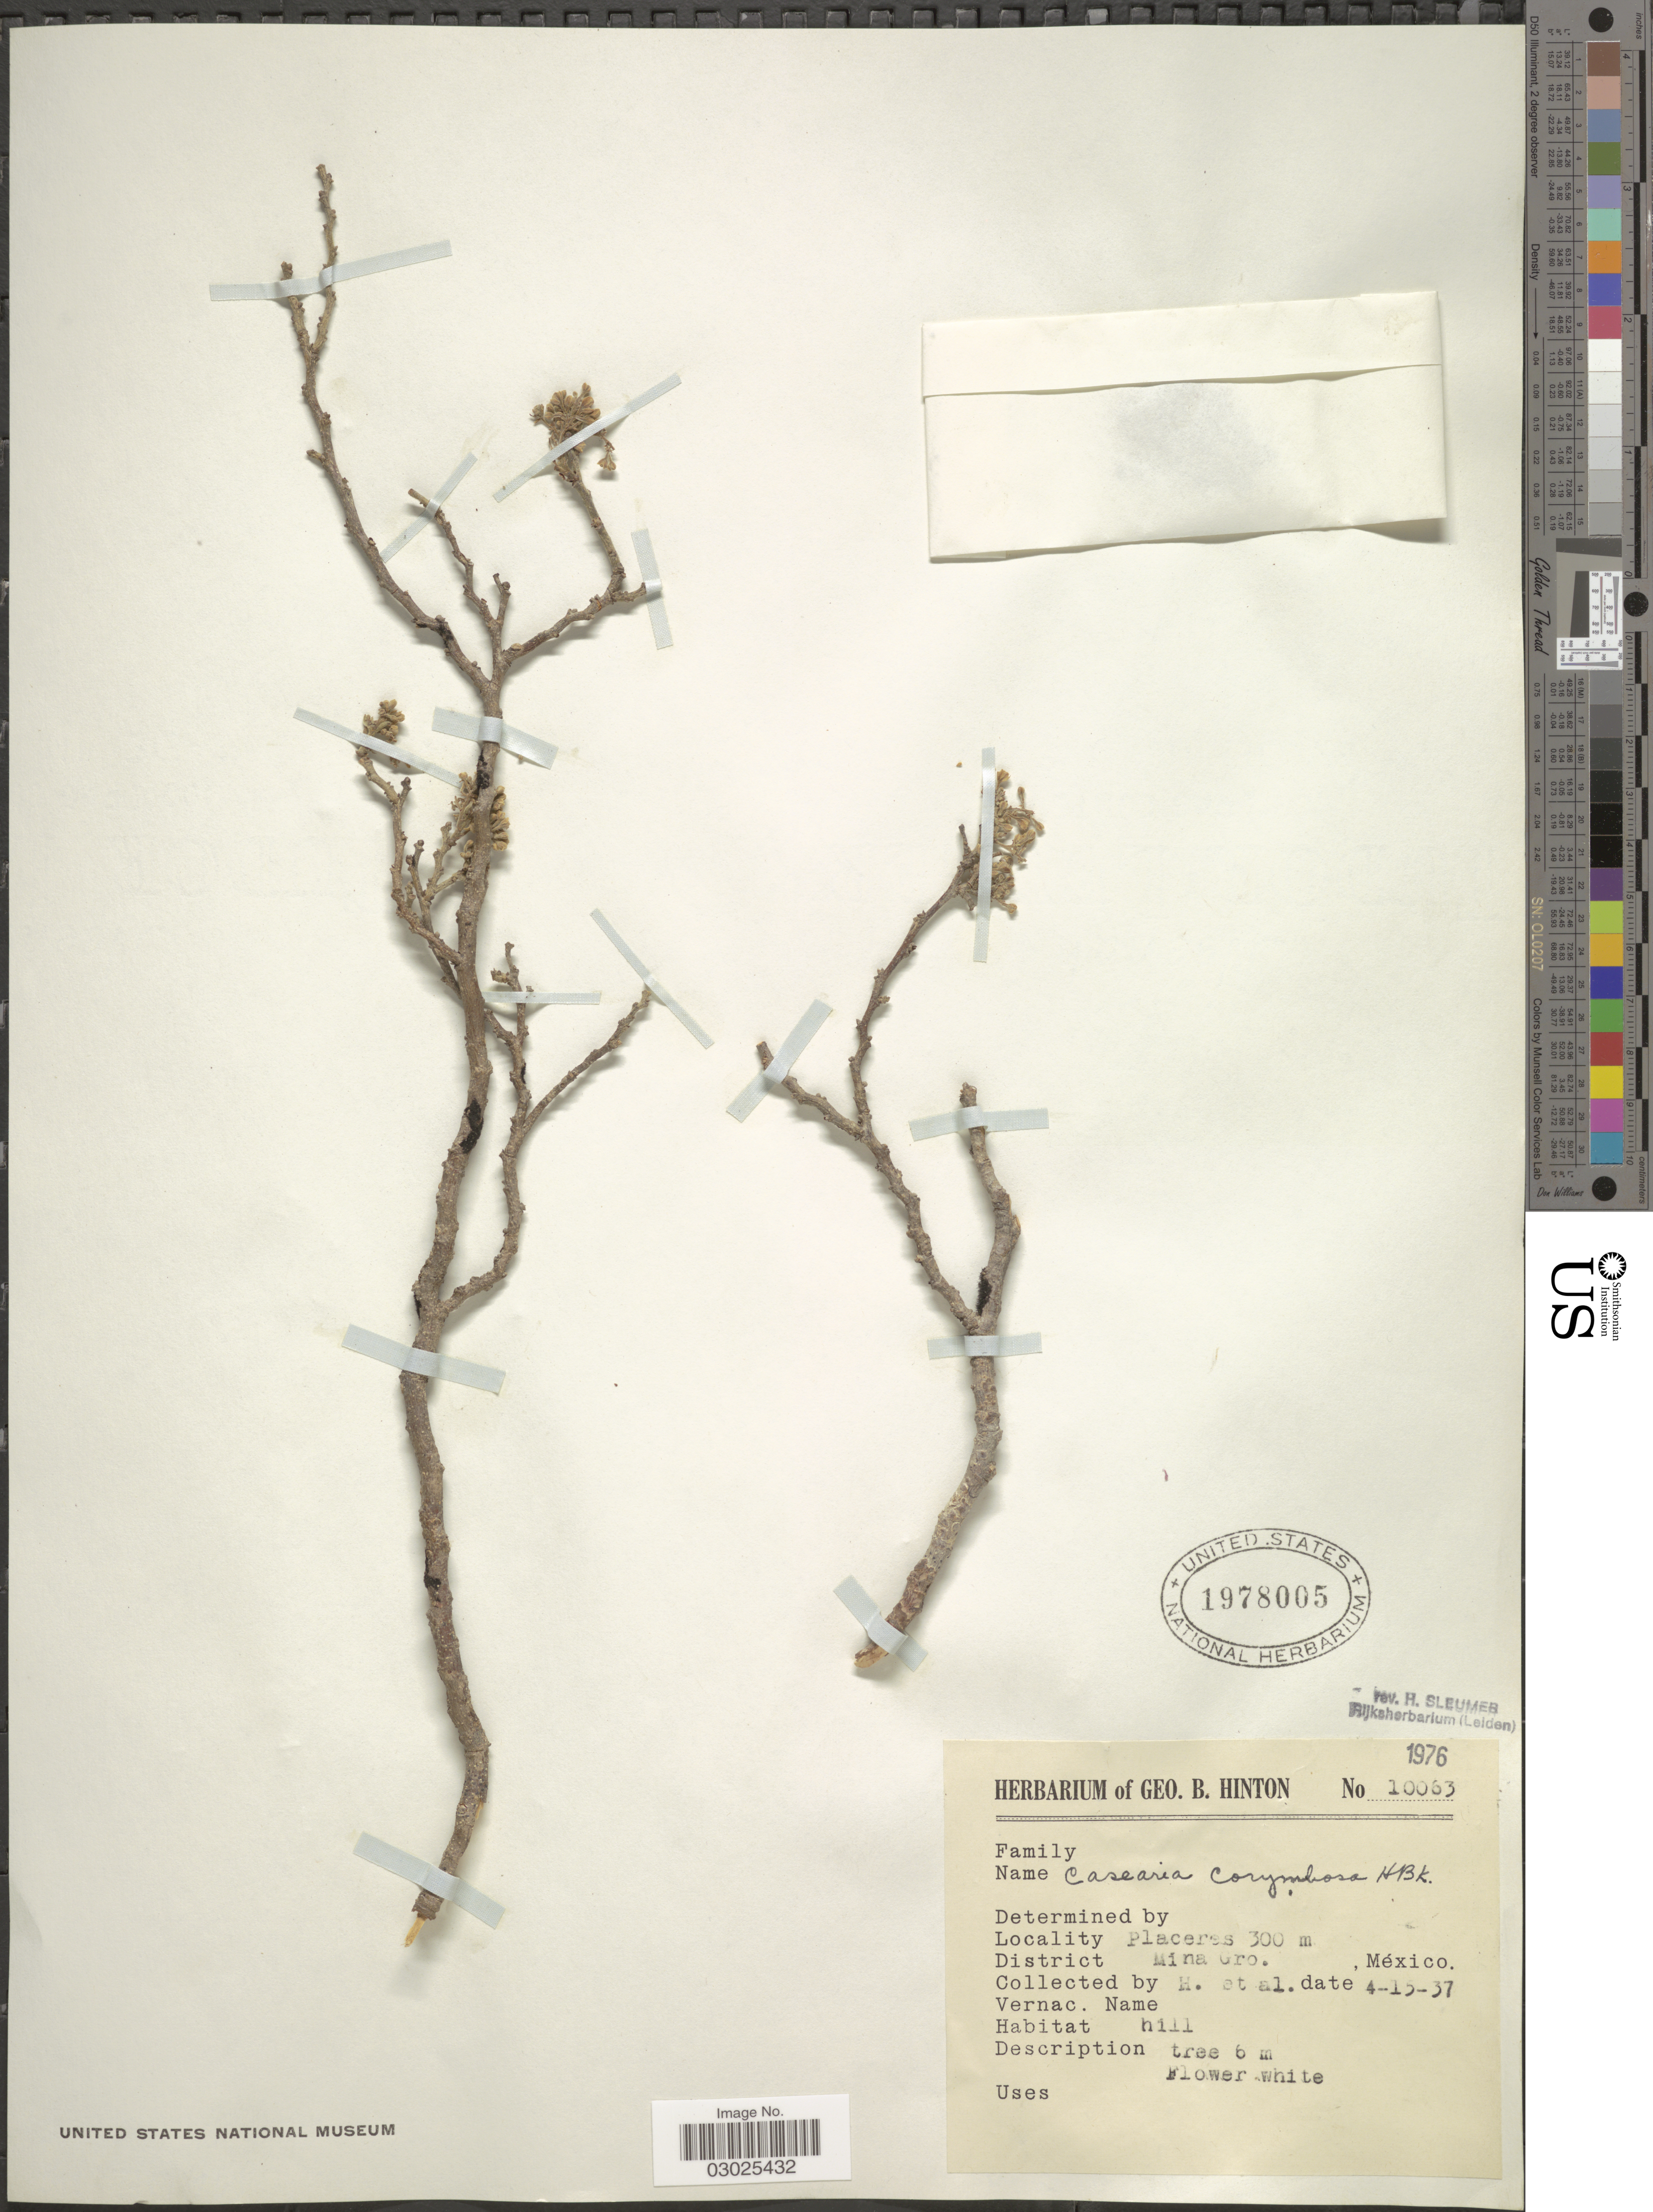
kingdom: Plantae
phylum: Tracheophyta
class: Magnoliopsida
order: Malpighiales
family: Salicaceae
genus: Casearia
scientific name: Casearia corymbosa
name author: Kunth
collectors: G. B. Hinton & et al.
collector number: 10063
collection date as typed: Transcribed d/m/y: 15/4/37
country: Mexico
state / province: Guerrero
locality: Placeres. District Mina.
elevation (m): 300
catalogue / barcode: US 1978005